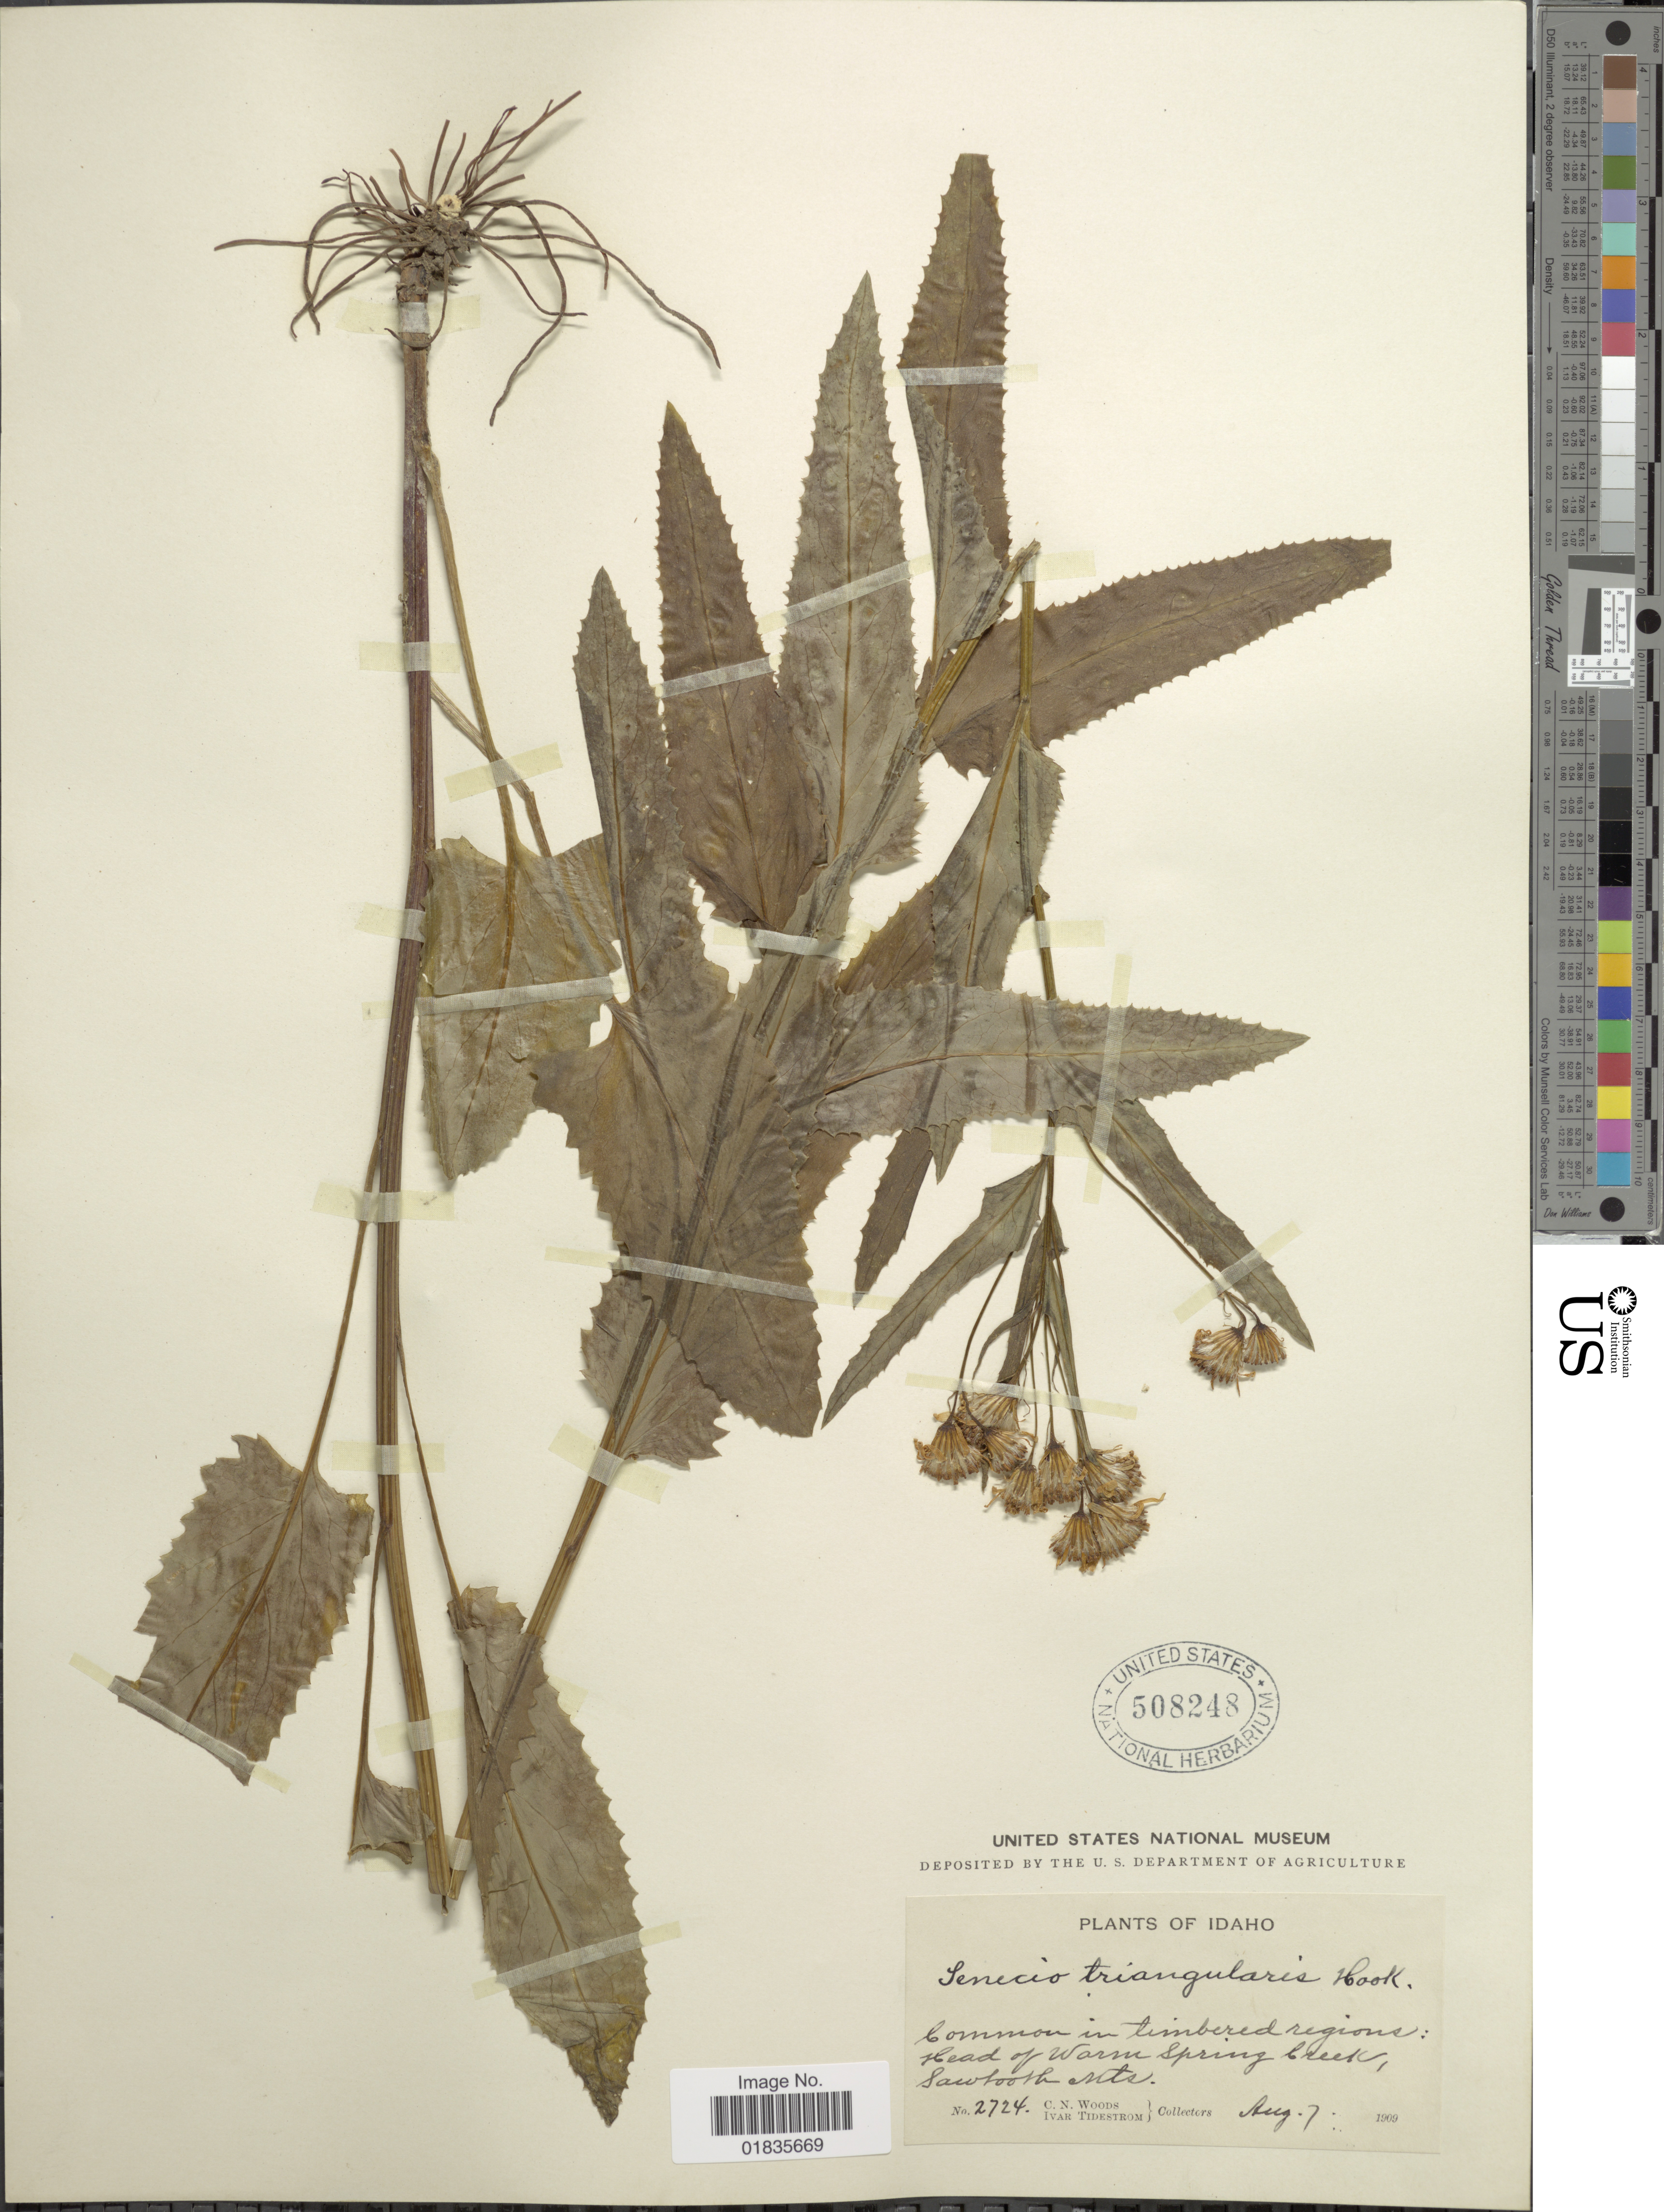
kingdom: Plantae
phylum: Tracheophyta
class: Magnoliopsida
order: Asterales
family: Asteraceae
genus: Senecio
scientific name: Senecio triangularis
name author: Hook.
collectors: C. Woods & I. F. Tidestrom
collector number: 2724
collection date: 1909-08-07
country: United States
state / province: Idaho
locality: Common in timbered regions: Head of Warm Spring Creek, Sawtooth Mts.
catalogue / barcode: US 508248